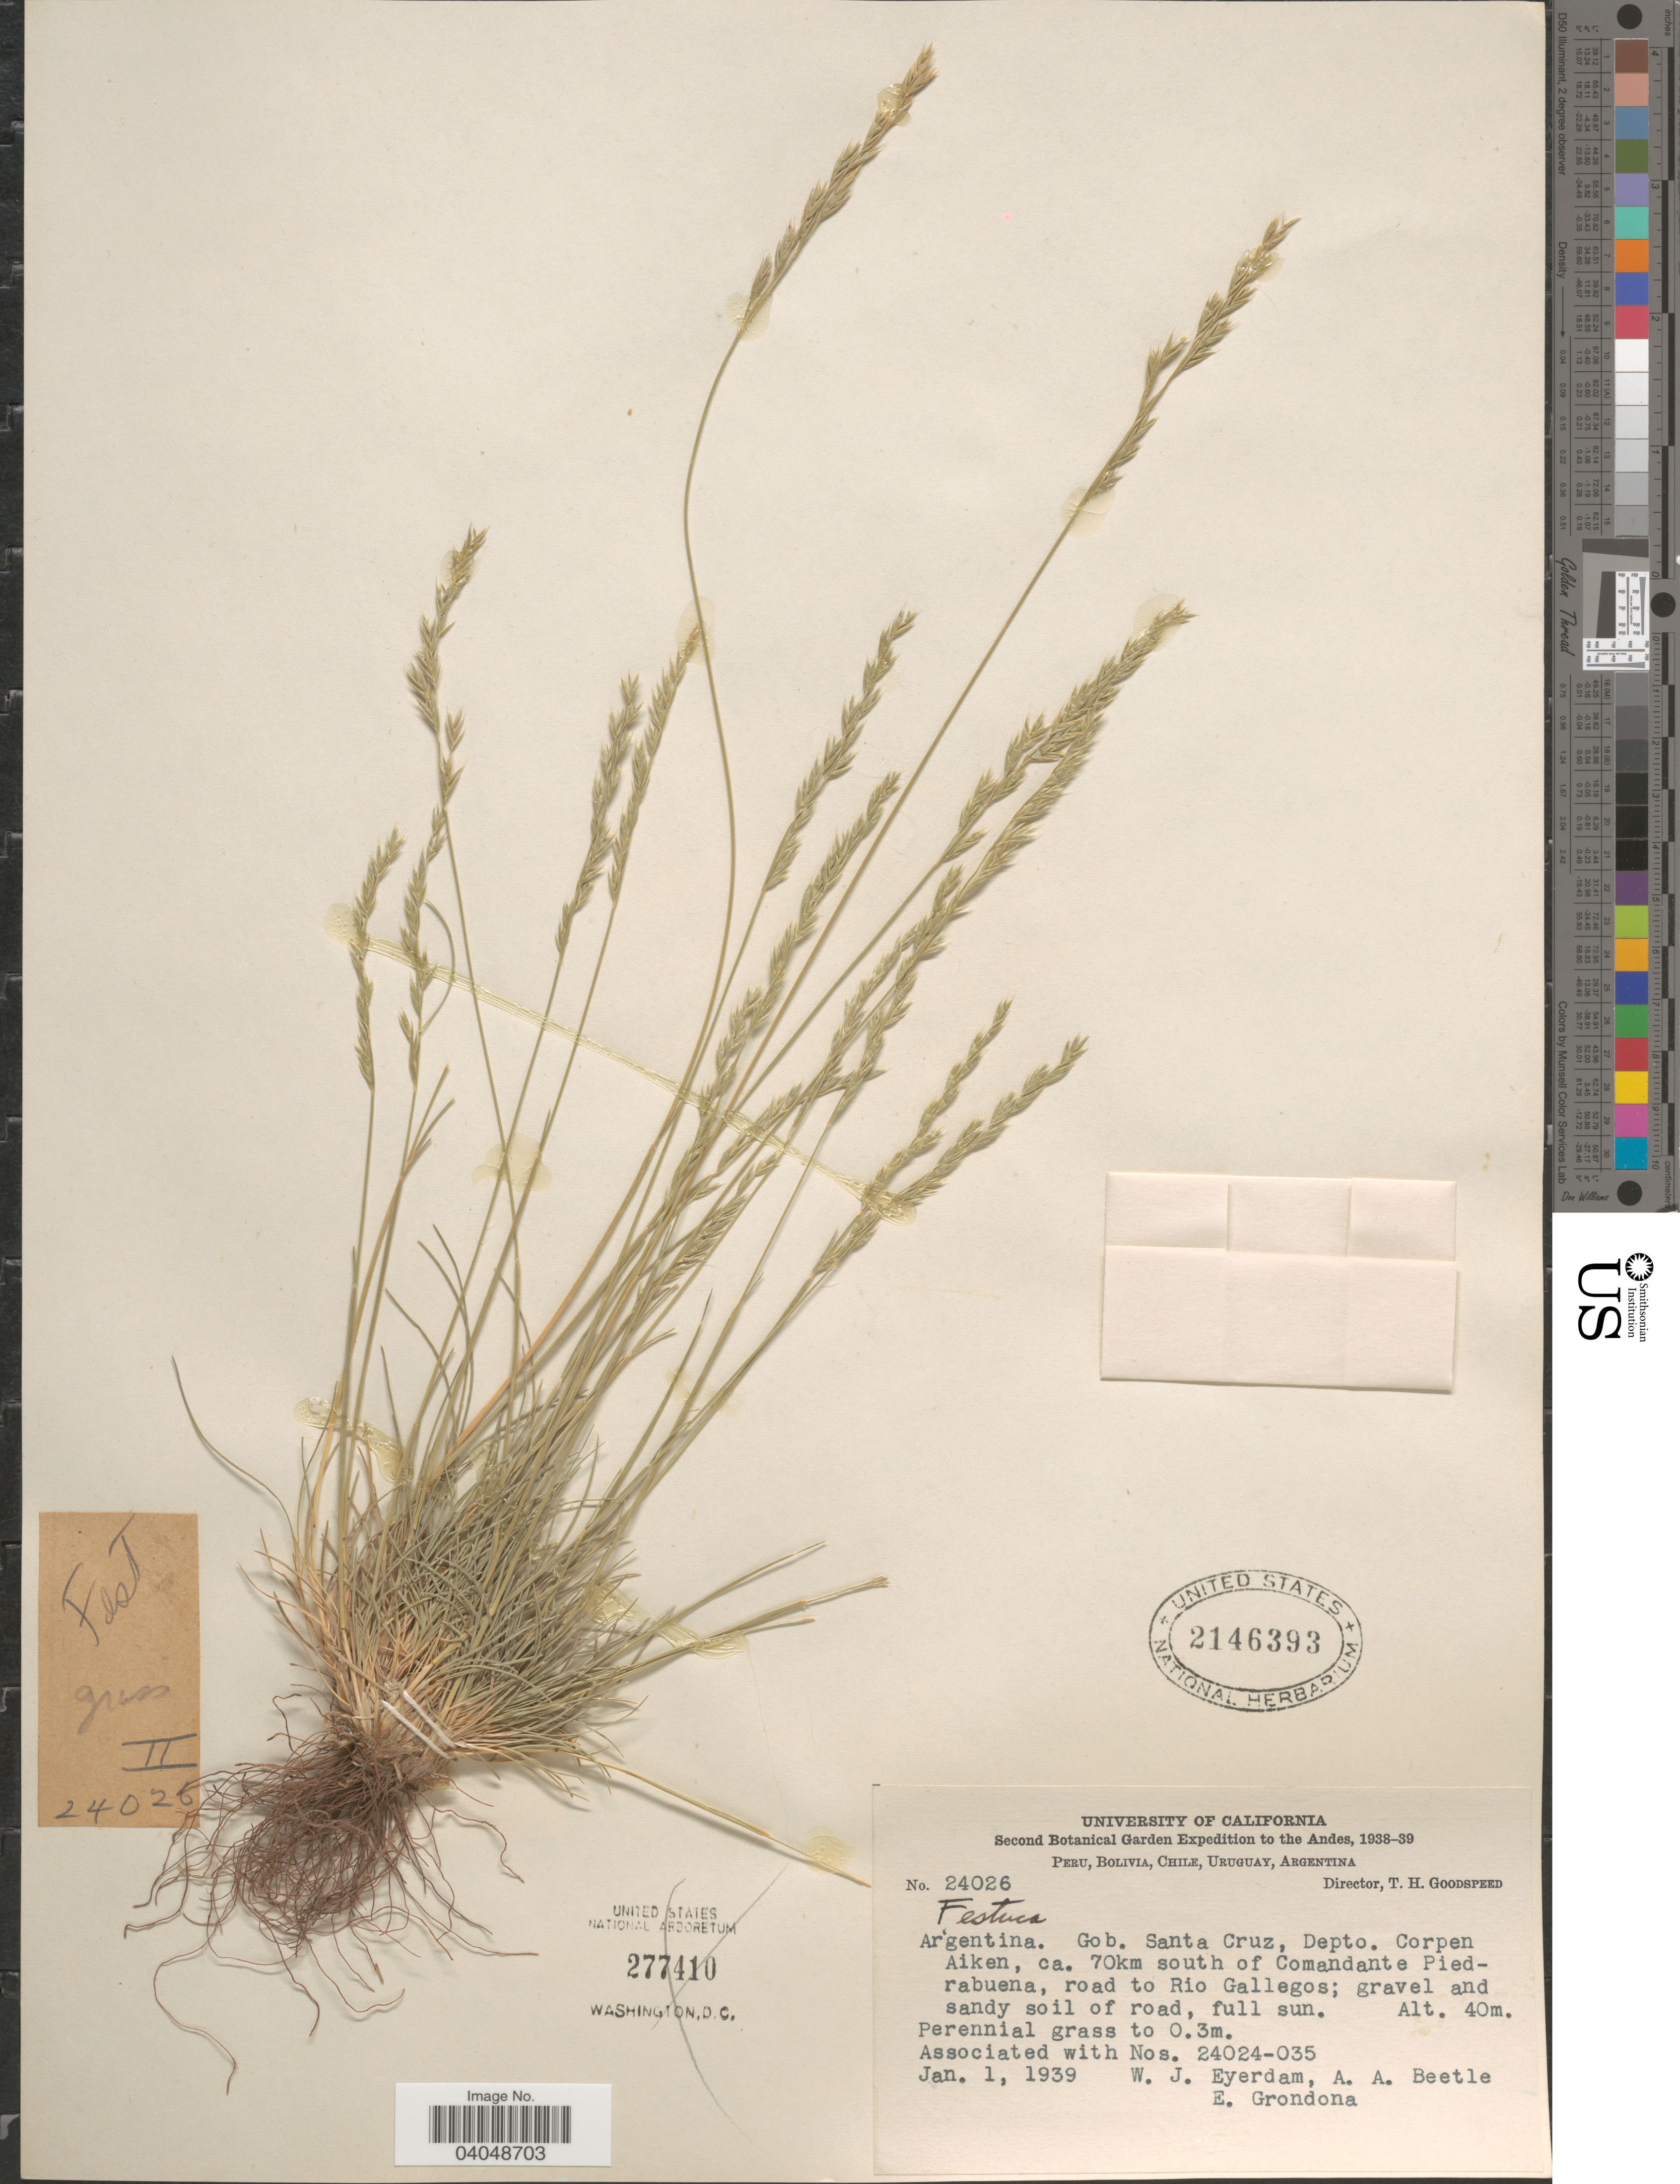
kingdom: Plantae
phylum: Tracheophyta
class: Liliopsida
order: Poales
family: Poaceae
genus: Festuca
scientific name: Festuca sp.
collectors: W. J. Eyerdam, A. A. Beetle & E. Grondona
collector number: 24026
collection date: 1939-01-01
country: Argentina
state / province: Santa Cruz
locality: The Andes. Gob. Santa Cruz, Depto. Corpen Aiken, ca. 70km south of Comandante Piedrabuena, road to Rio Gallegos.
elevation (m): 40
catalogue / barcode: US 2146393